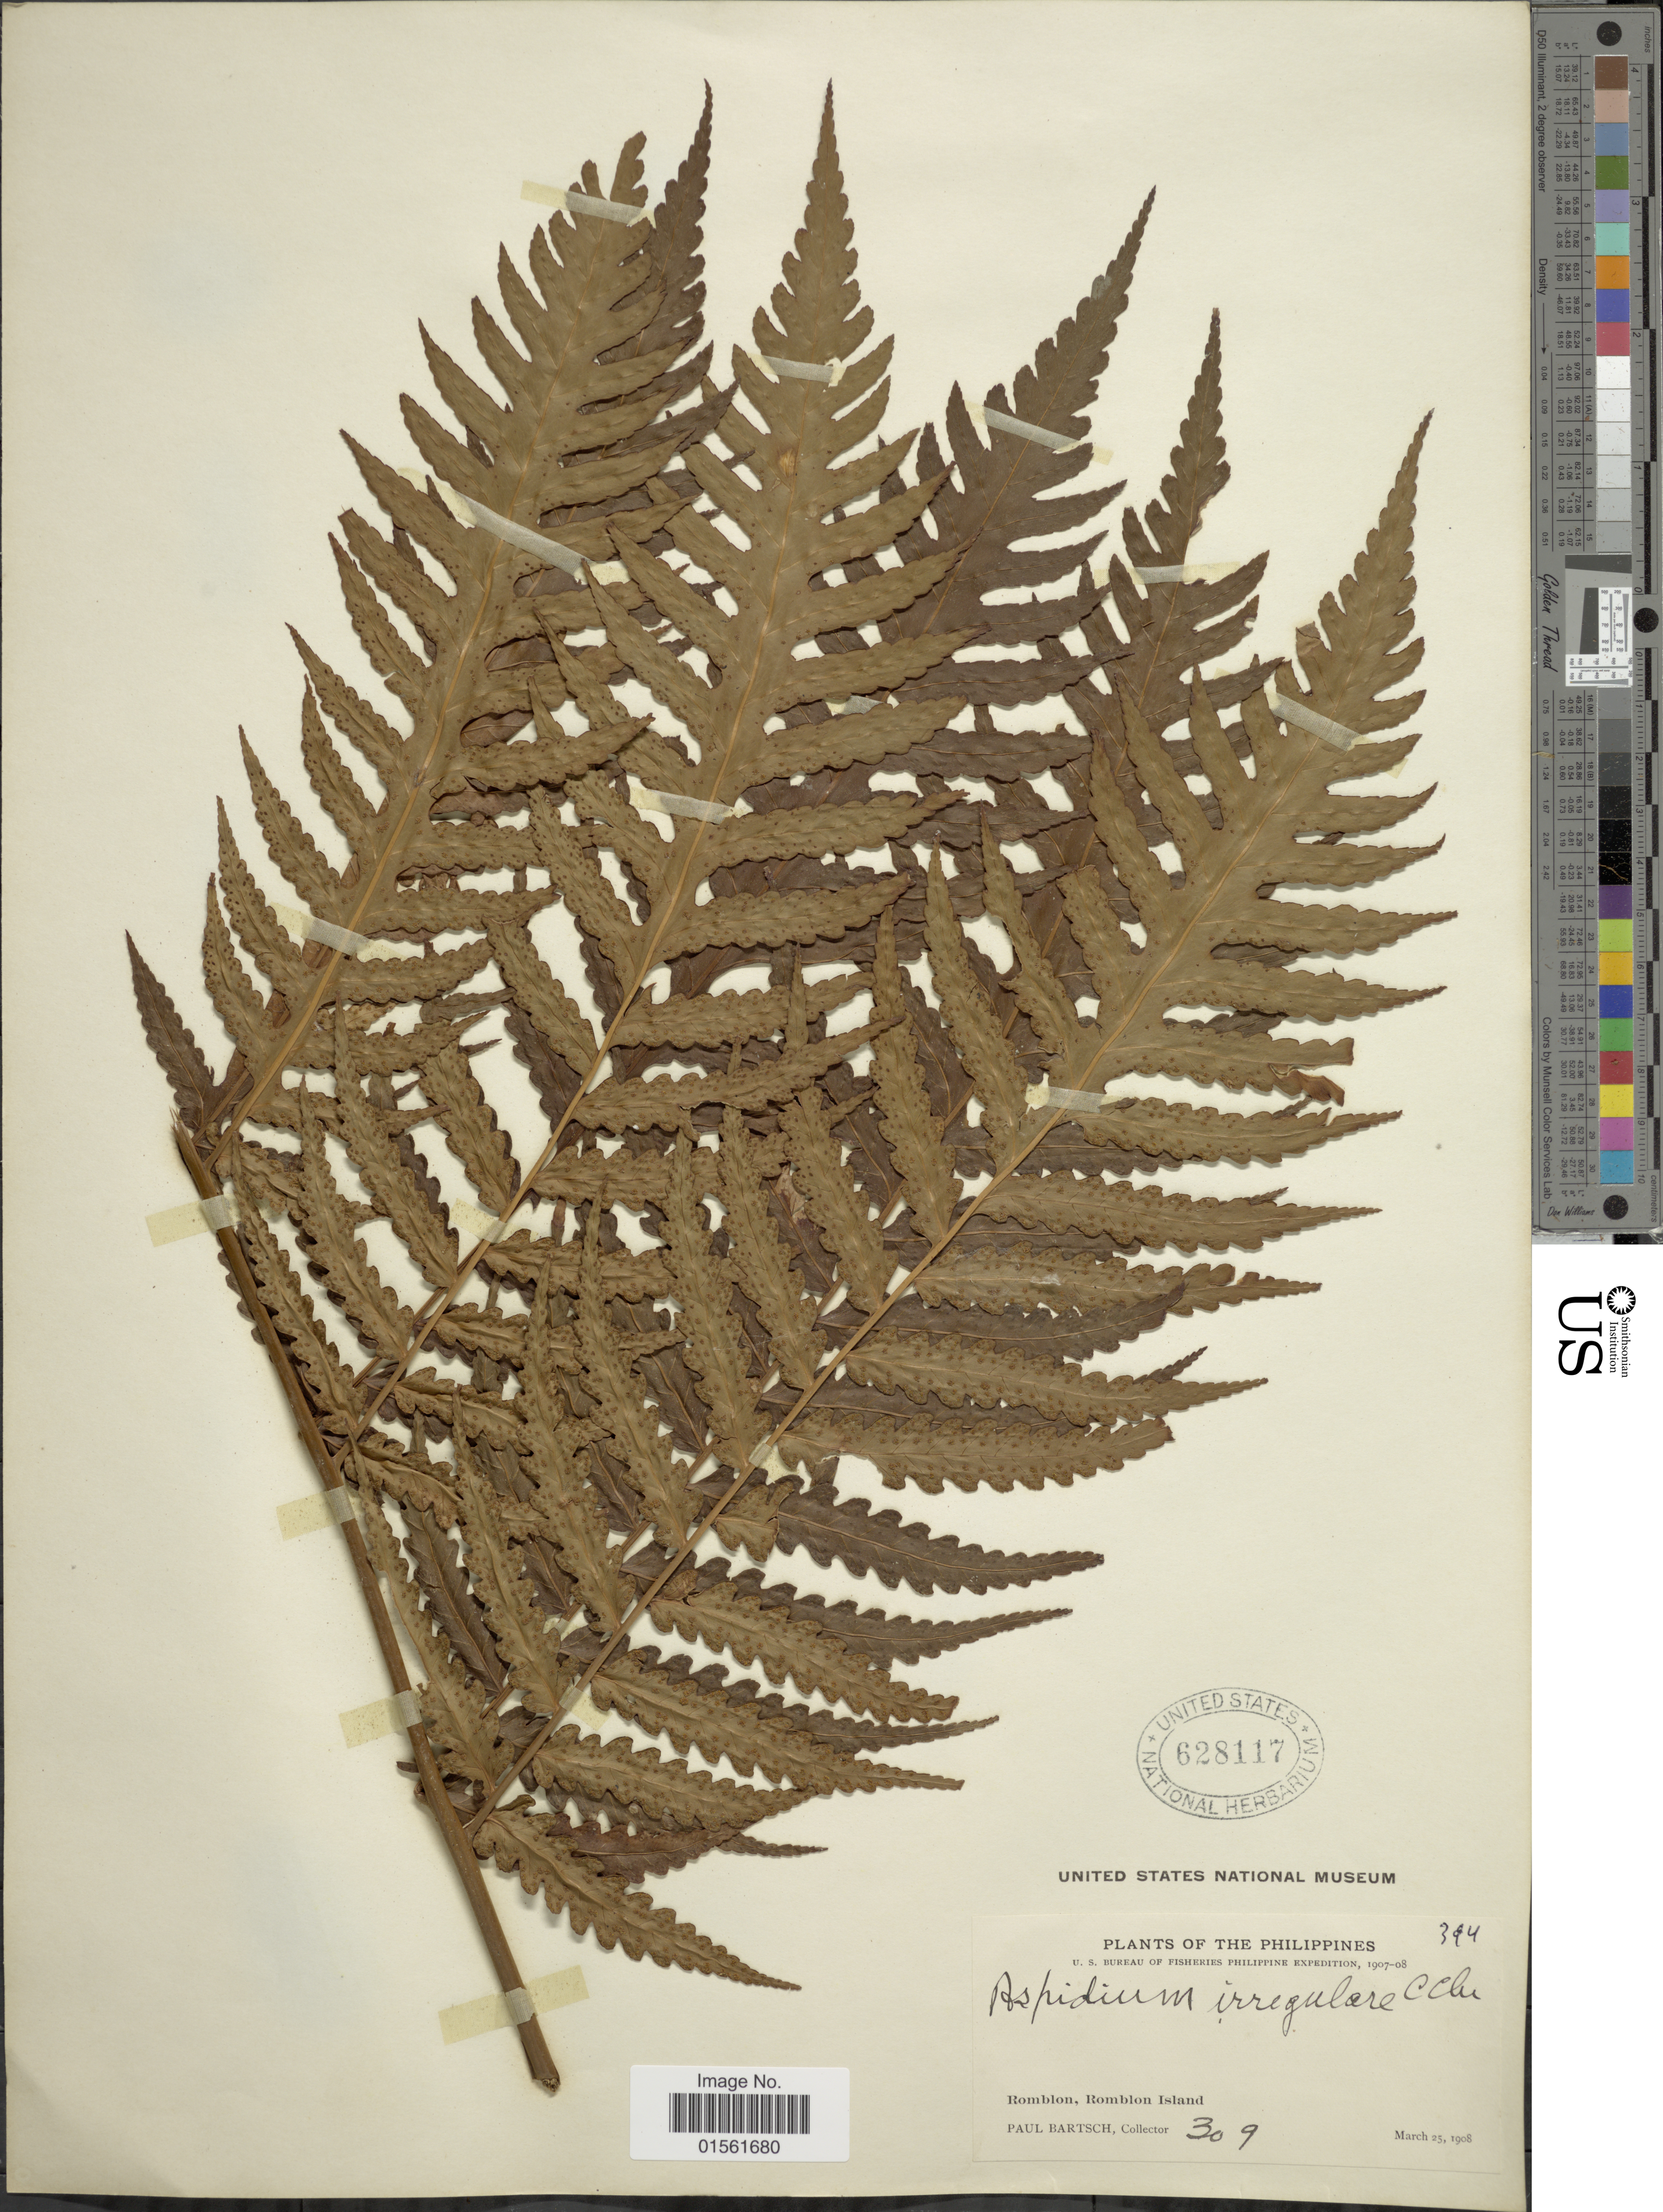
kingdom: Plantae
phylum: Tracheophyta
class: Polypodiopsida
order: Polypodiales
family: Dryopteridaceae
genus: Pleocnemia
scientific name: Pleocnemia macrodonta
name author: (C. Presl ex Fée) Holttum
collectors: P. Bartsch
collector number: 309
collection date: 1908-03-25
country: Philippines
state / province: Mimaropa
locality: Romblon, Romblon Island.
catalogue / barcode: US 628117